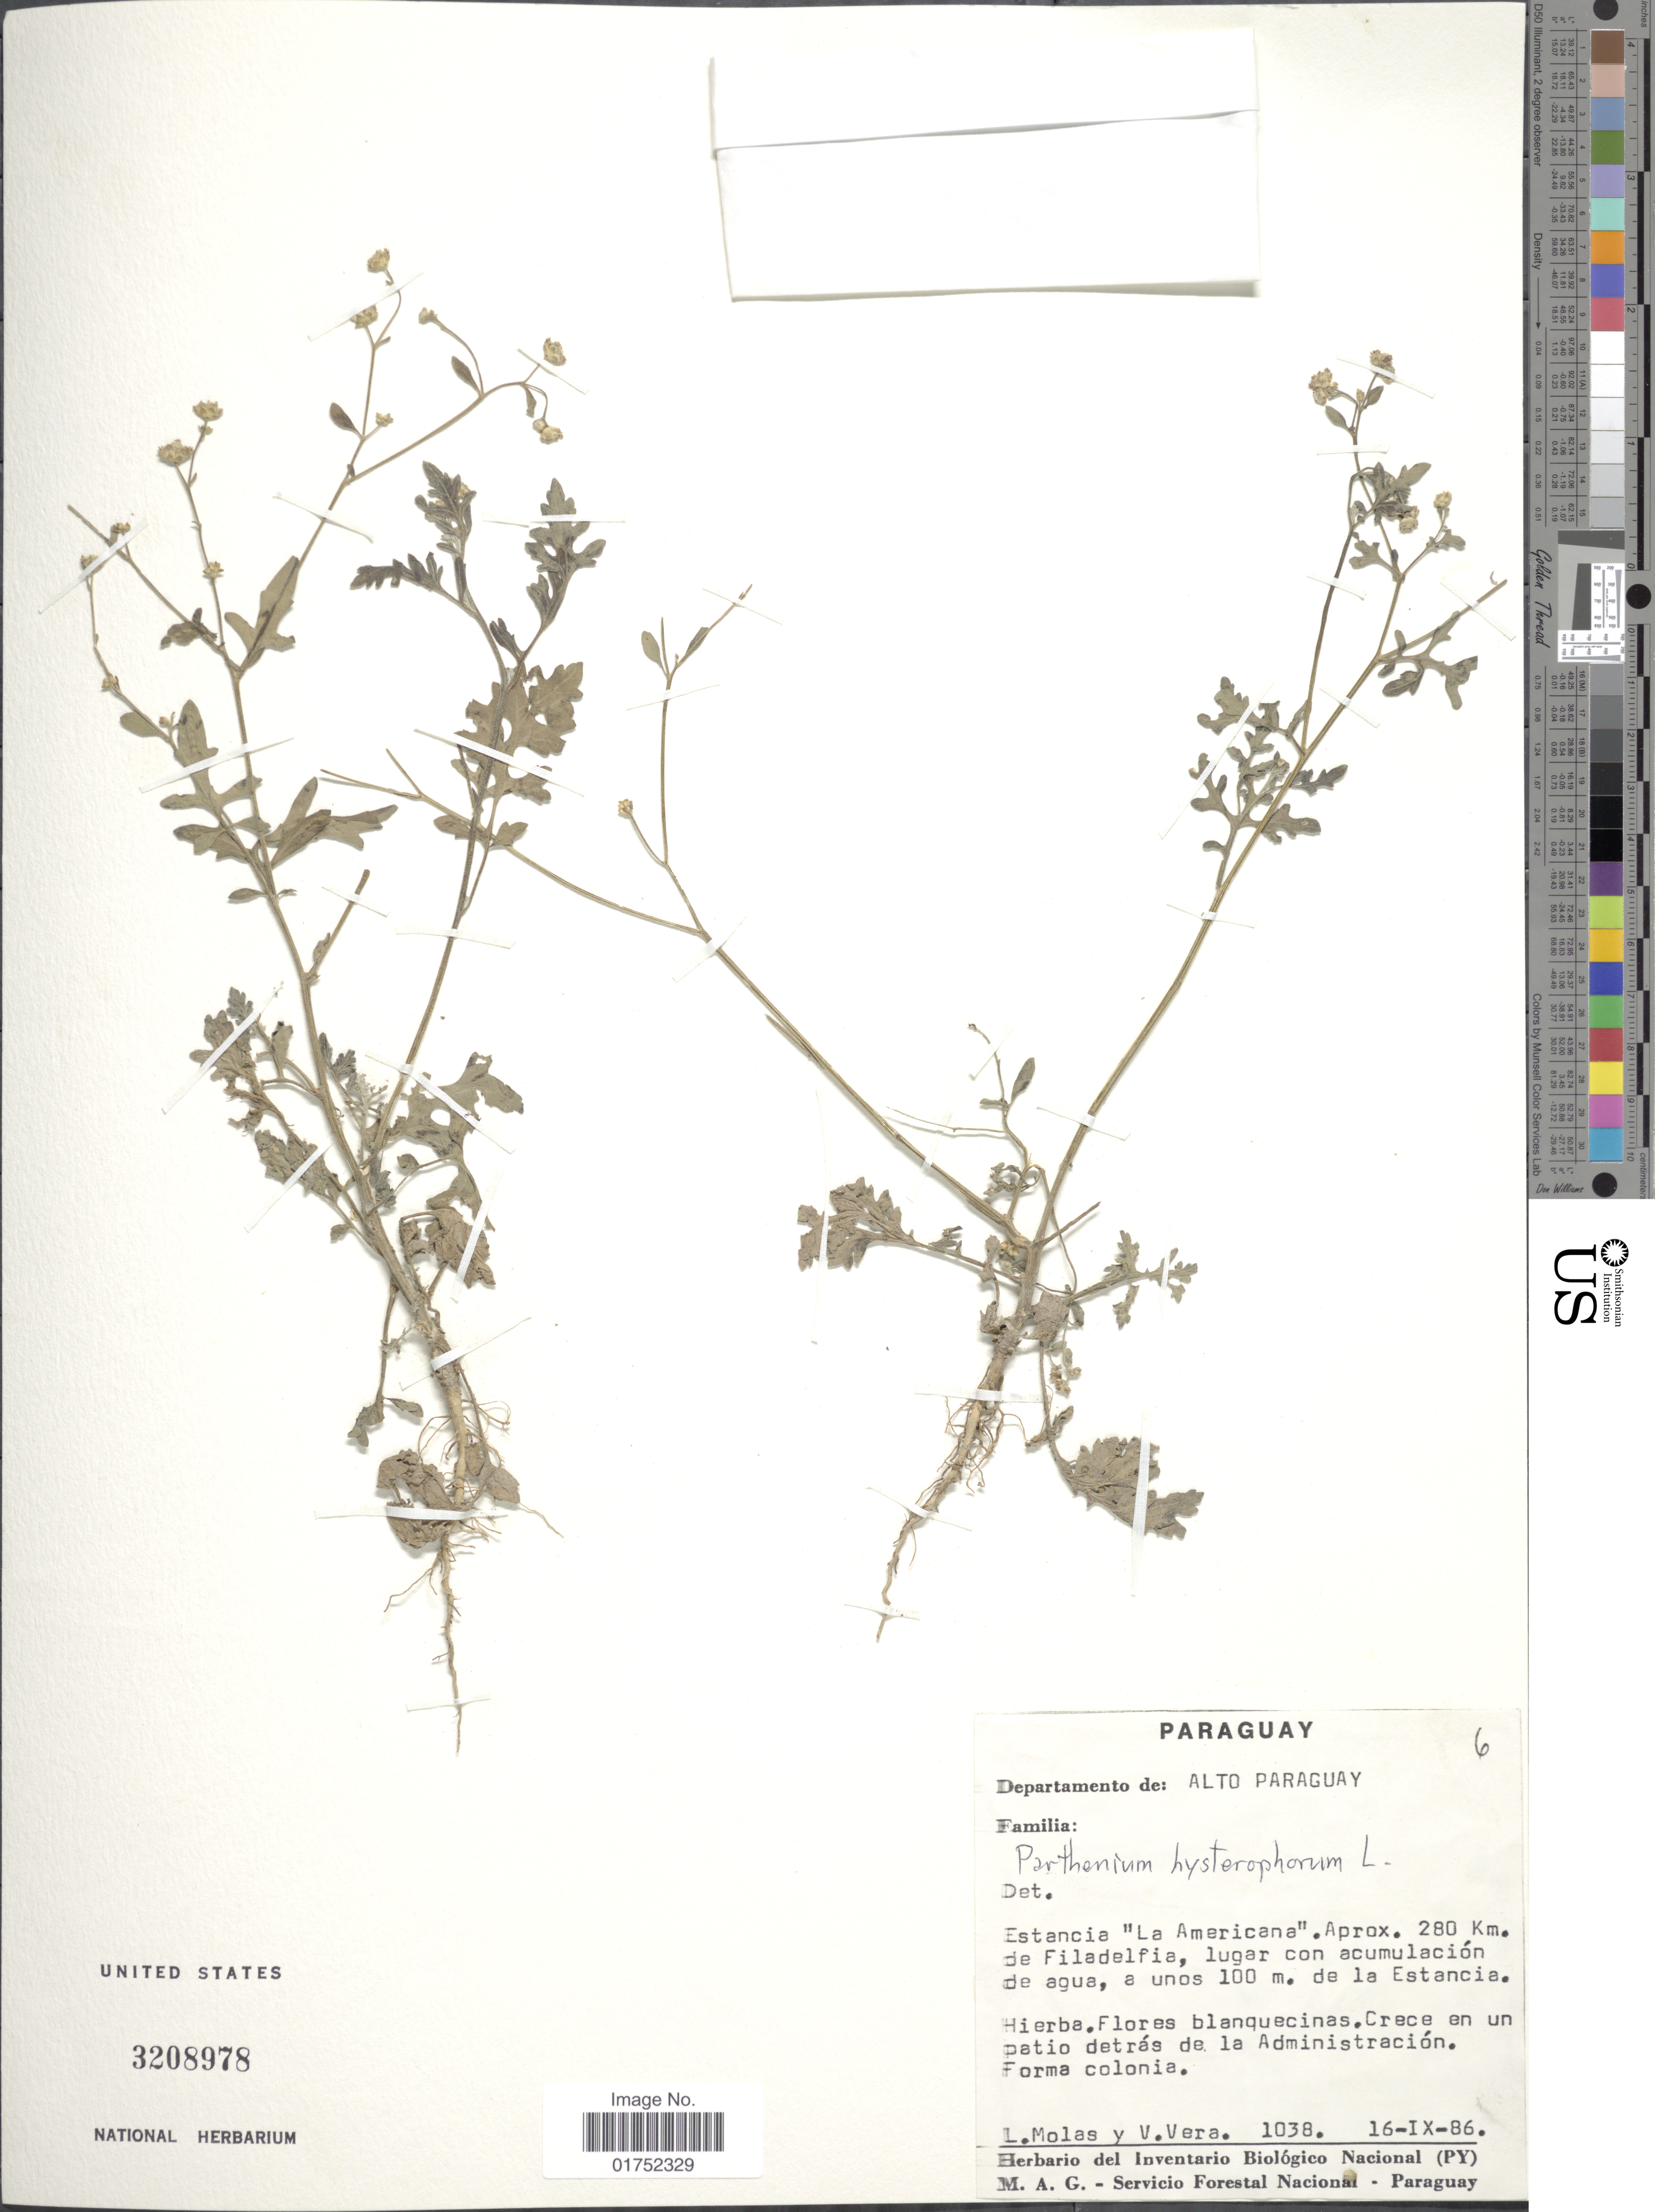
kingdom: Plantae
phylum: Tracheophyta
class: Magnoliopsida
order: Asterales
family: Asteraceae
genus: Parthenium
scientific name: Parthenium hysterophorus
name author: L.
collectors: L. Molas & V. Vera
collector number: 1038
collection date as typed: Transcribed d/m/y: 16/9/86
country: Paraguay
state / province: Alto Paraguay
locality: Estancia La Americana, aprox. 280 km de Filadelfia, Estancia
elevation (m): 100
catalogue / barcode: US 3208978